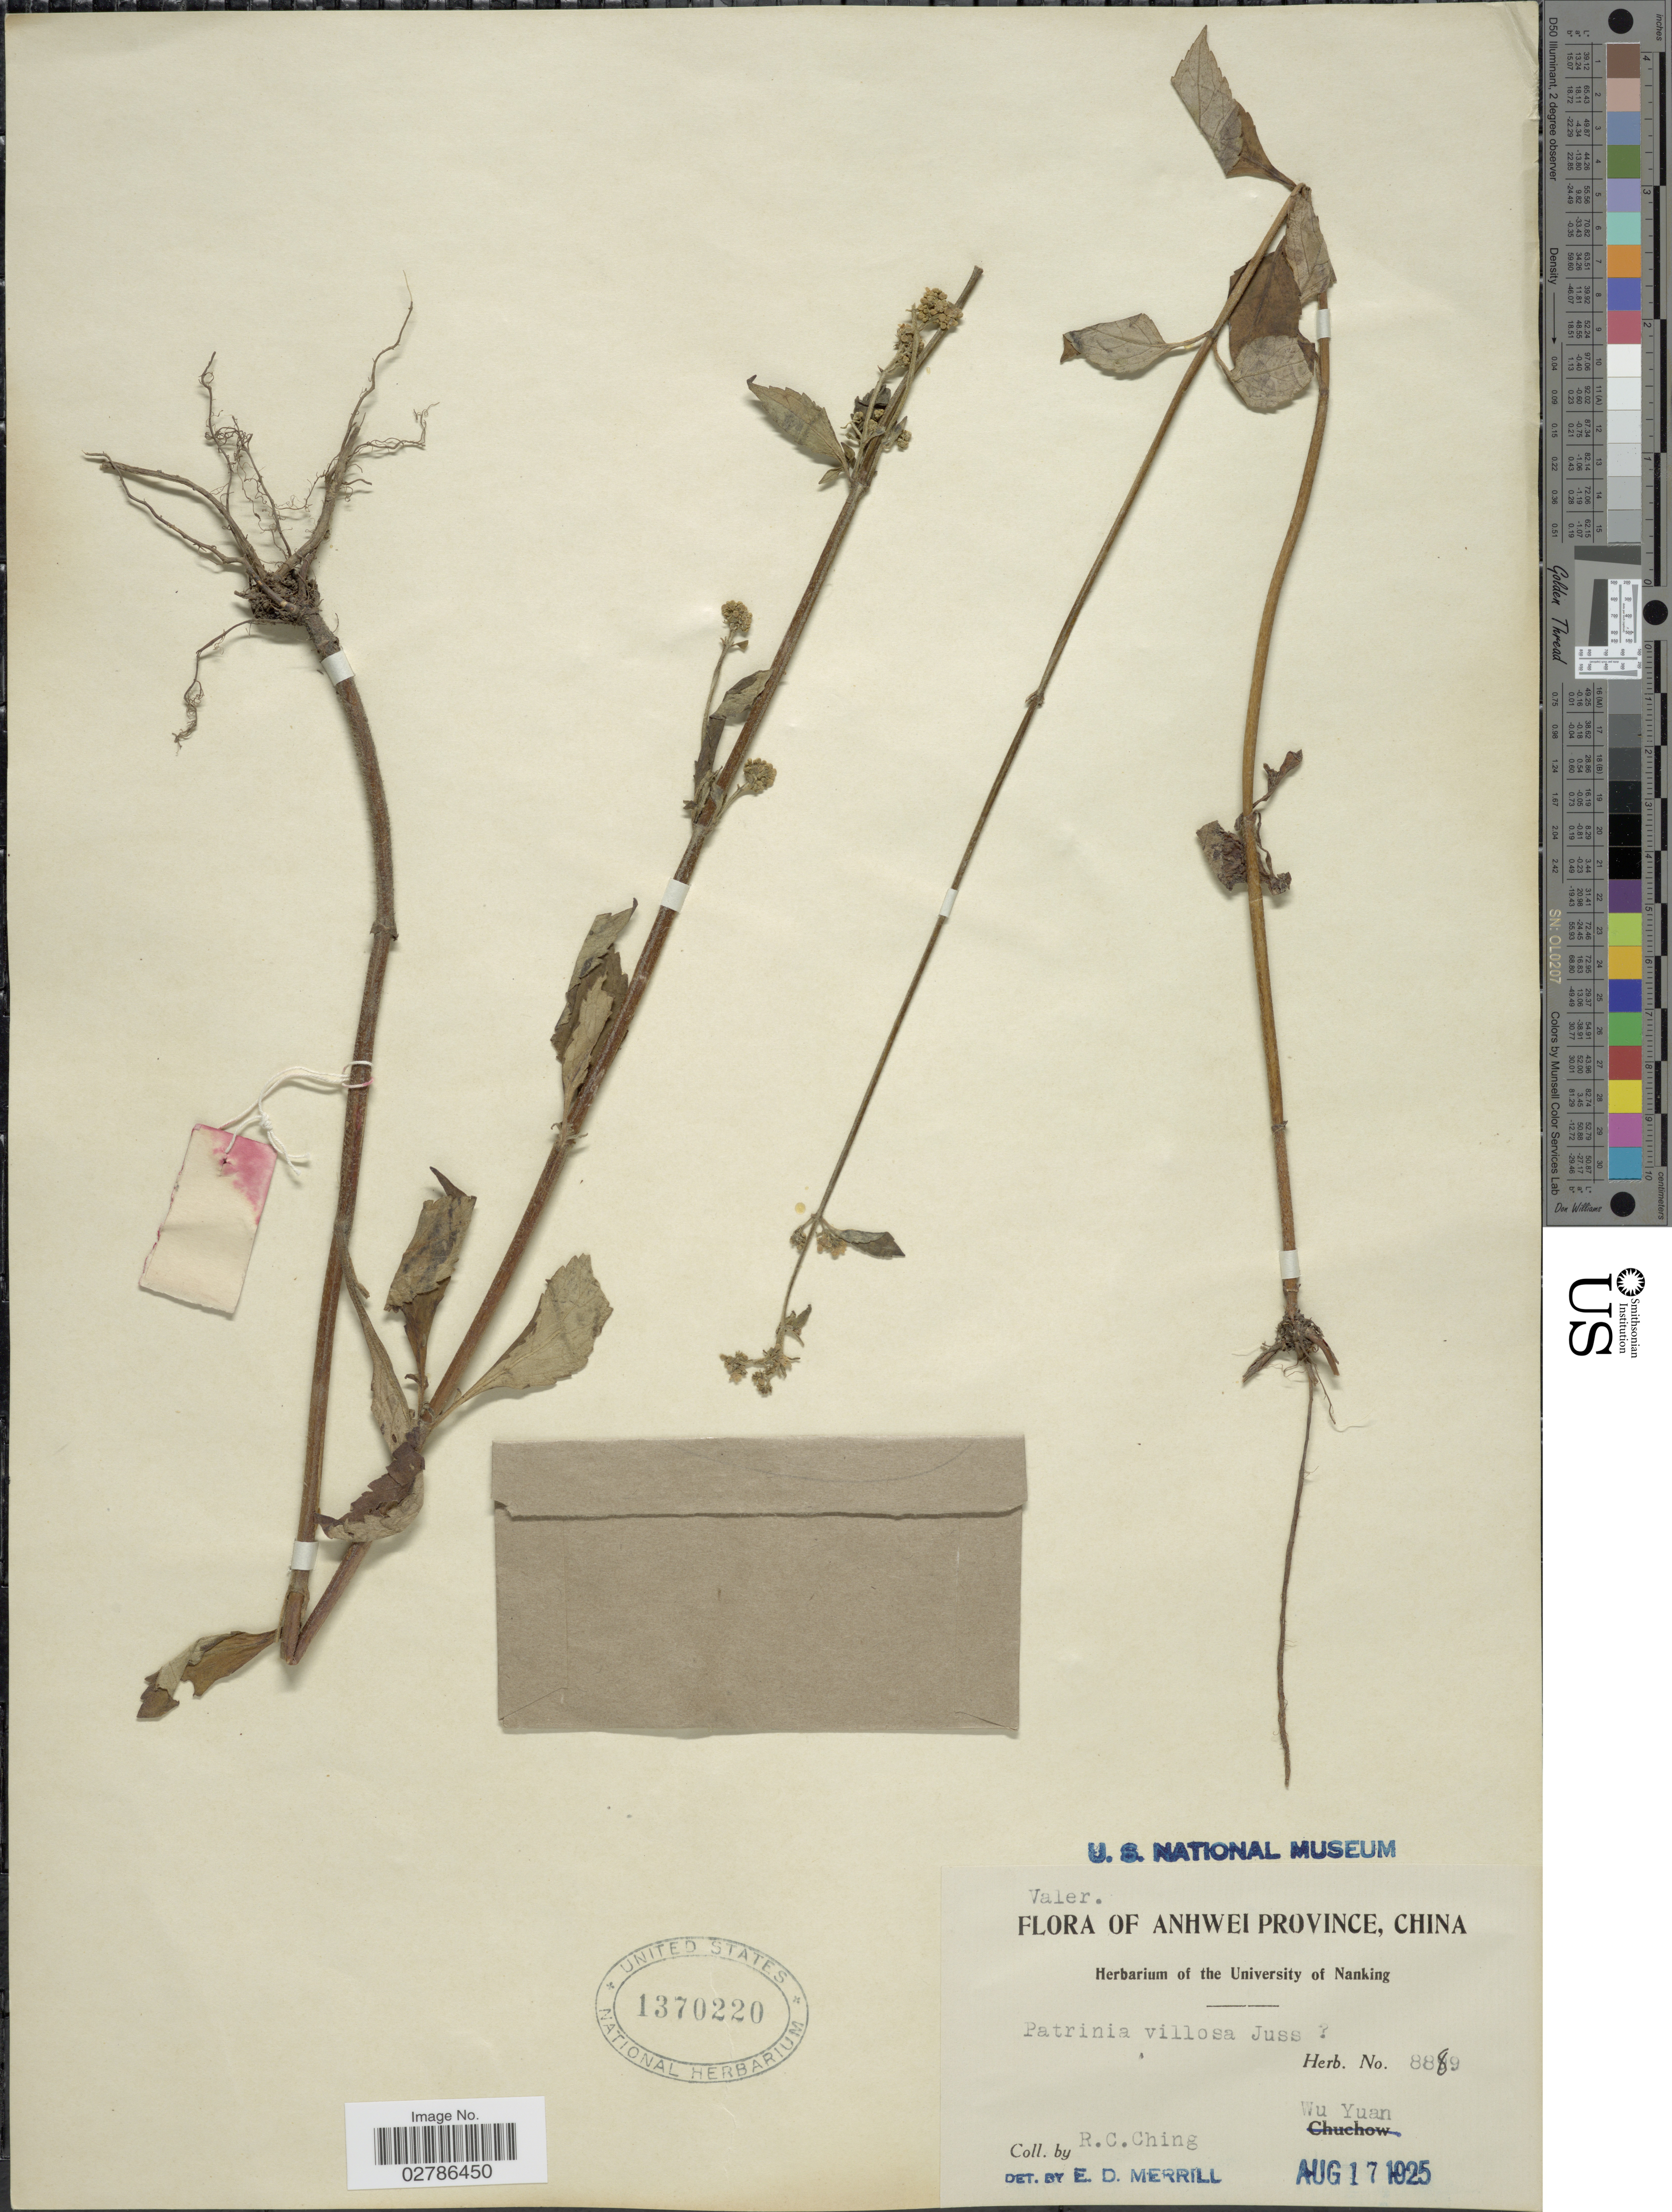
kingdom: Plantae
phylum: Tracheophyta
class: Magnoliopsida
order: Dipsacales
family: Caprifoliaceae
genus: Patrinia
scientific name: Patrinia villosa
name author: (Thunb.) Dufr.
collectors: R. C. Ching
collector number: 8889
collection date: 1925-08-17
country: China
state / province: Anhui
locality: Anhwei Province, Wu Yuan.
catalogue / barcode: US 1370220